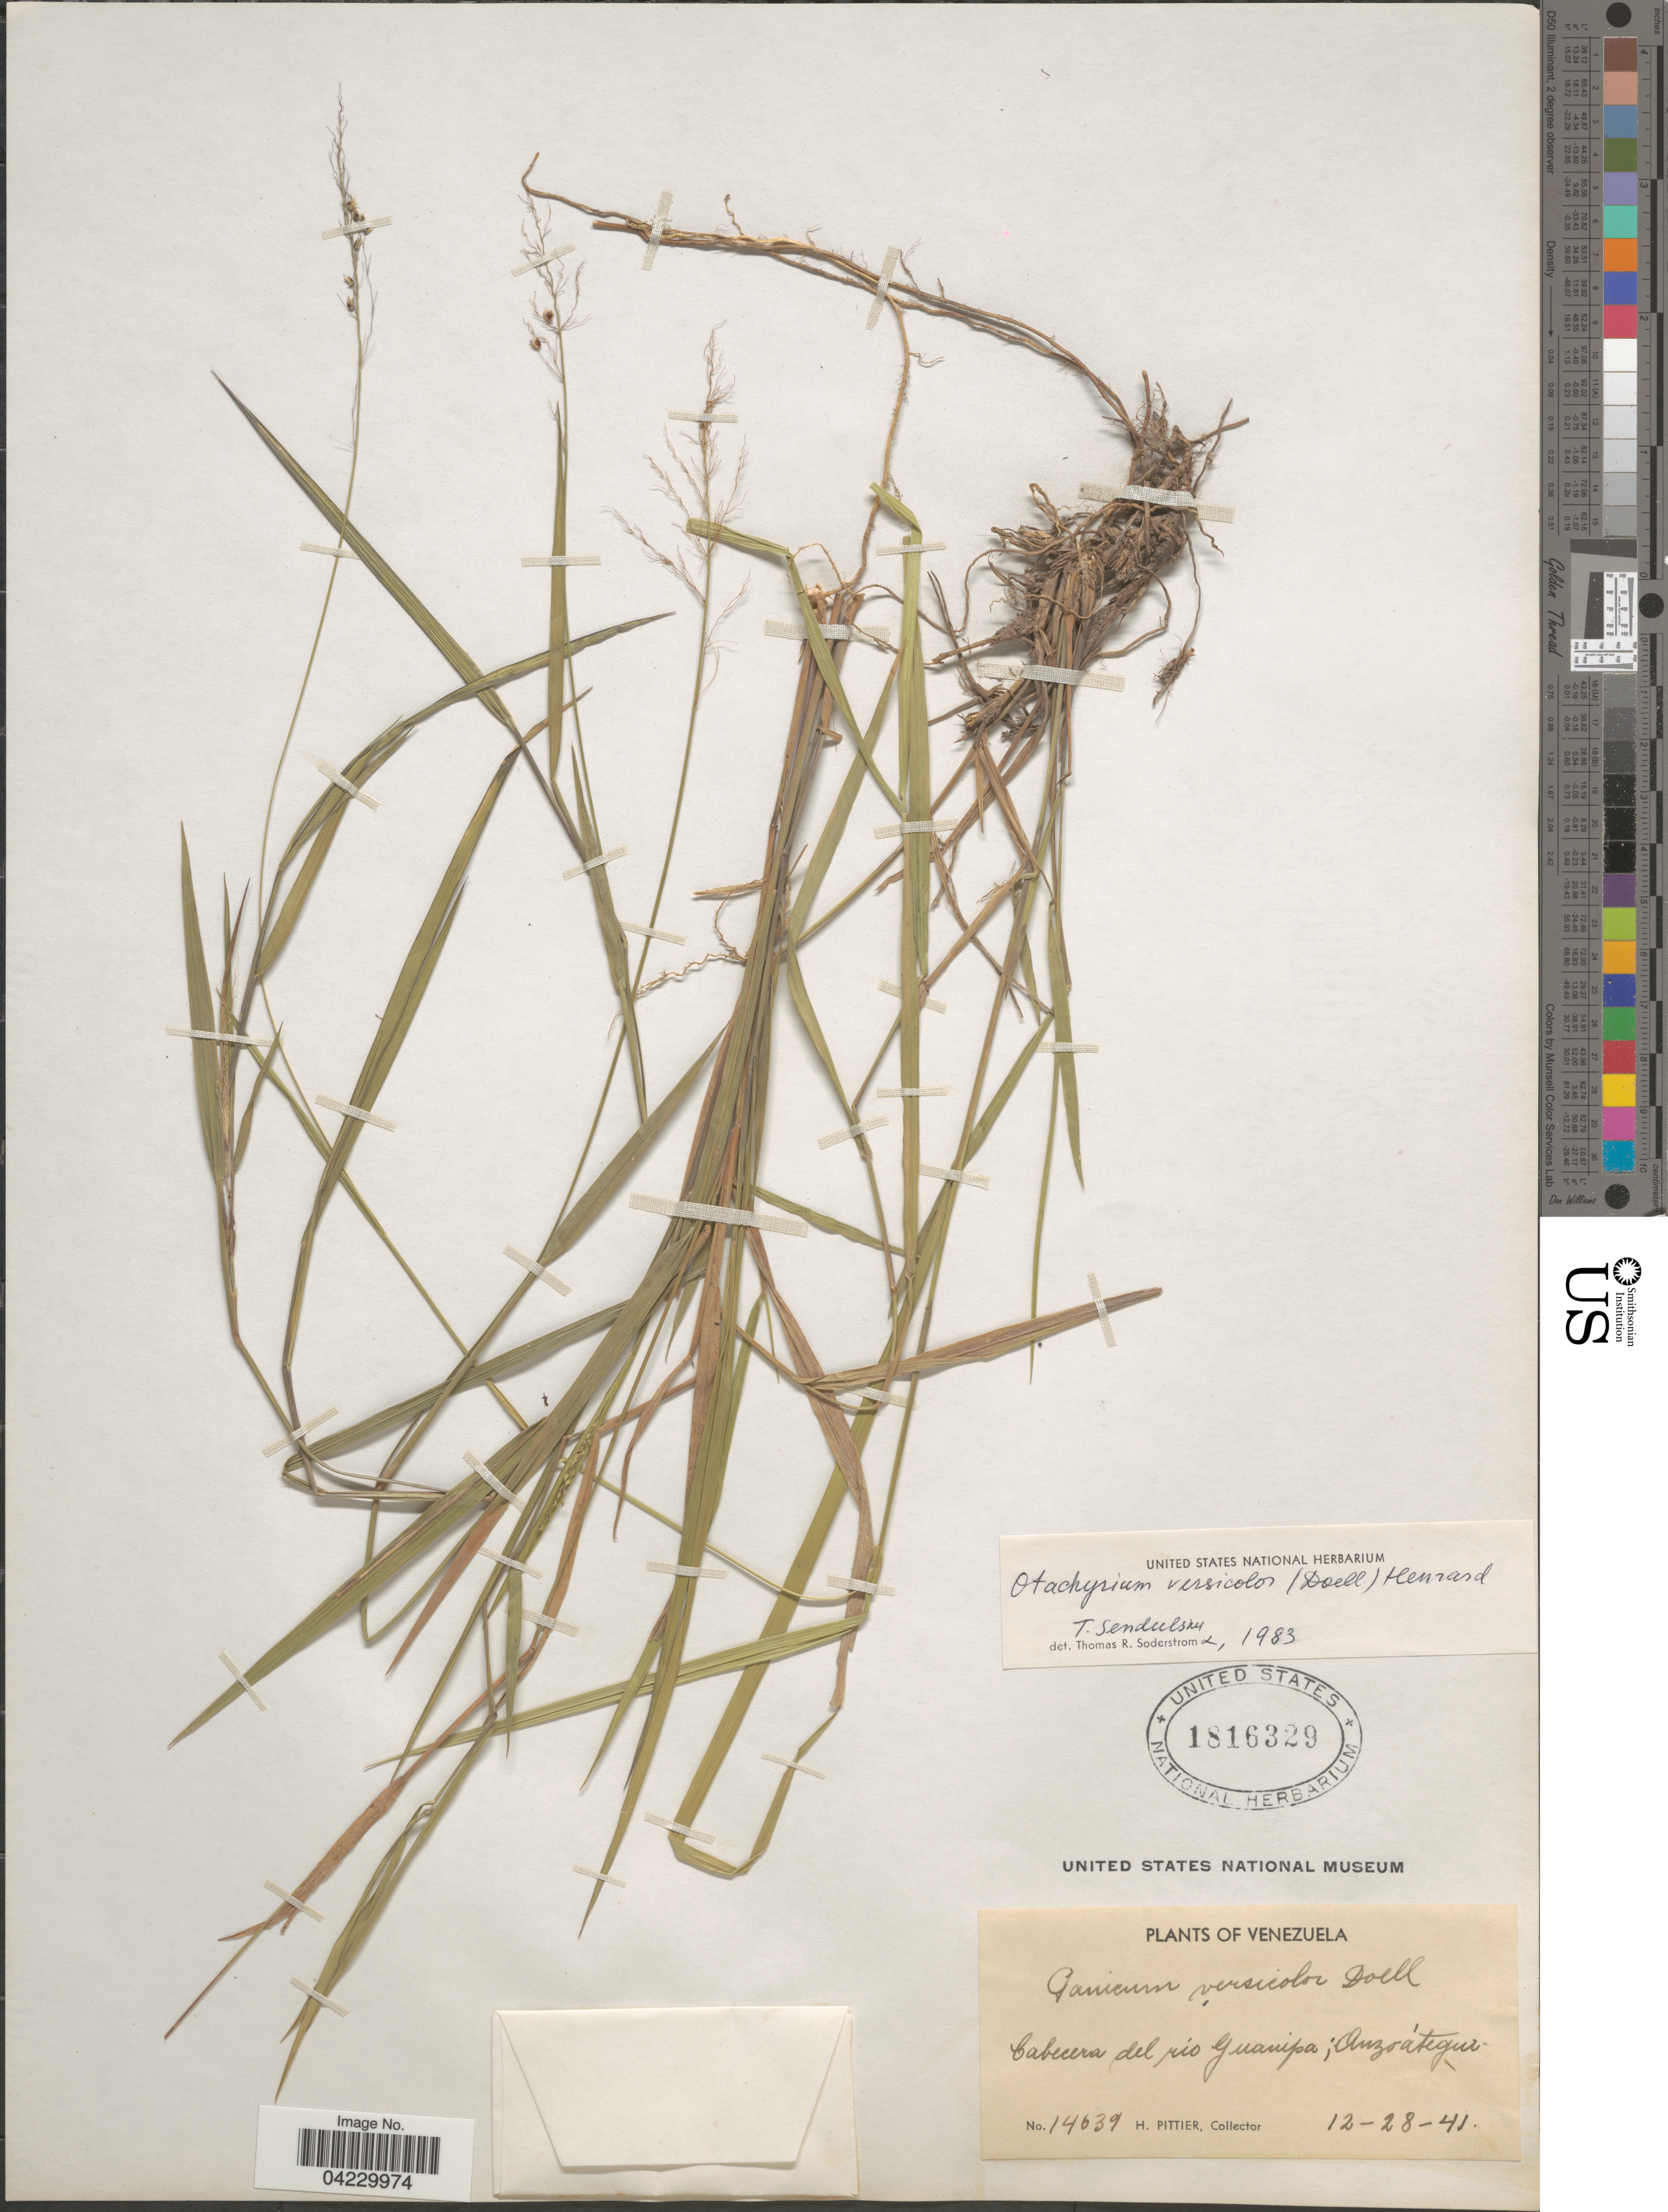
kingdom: Plantae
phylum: Tracheophyta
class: Liliopsida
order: Poales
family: Poaceae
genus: Otachyrium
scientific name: Otachyrium versicolor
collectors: H. F. Pittier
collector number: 14639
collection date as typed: Transcribed d/m/y: 28/12/41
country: Venezuela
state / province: Anzoategui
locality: Cabecera del río Guanipa.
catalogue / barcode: US 1816329